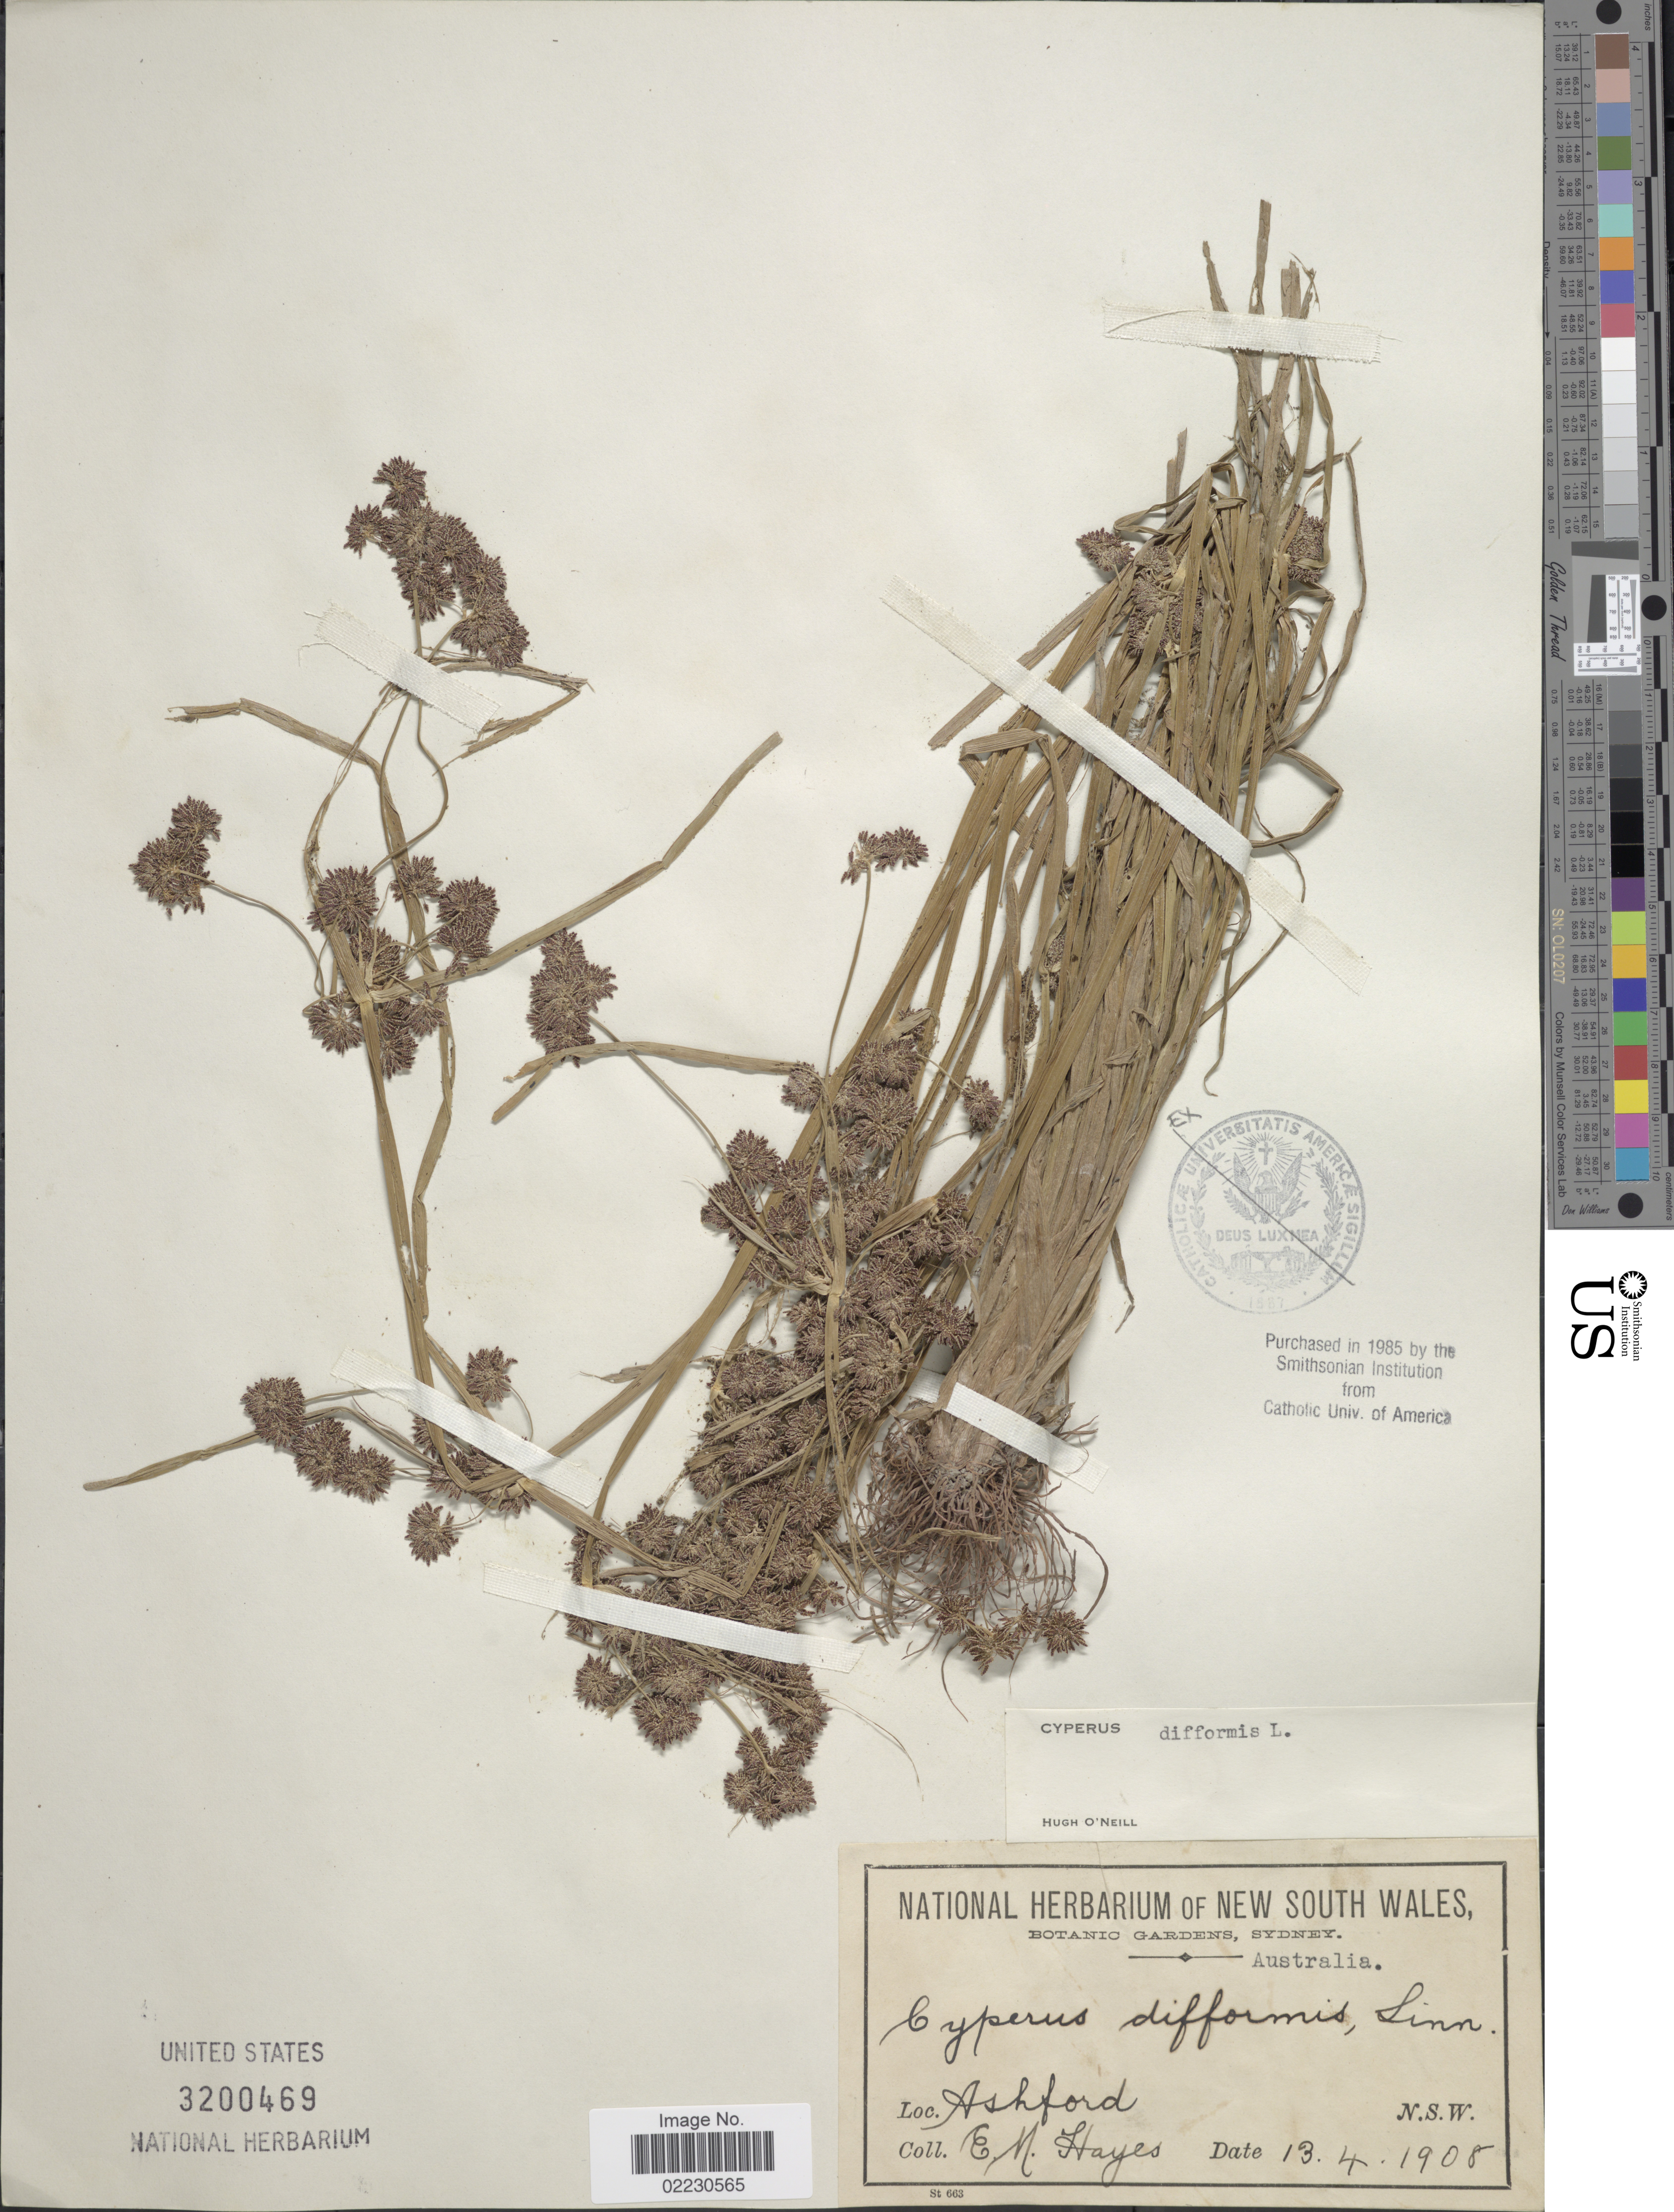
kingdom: Plantae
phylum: Tracheophyta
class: Liliopsida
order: Poales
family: Cyperaceae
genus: Cyperus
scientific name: Cyperus difformis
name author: L.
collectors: E. Hayes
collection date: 1908-04-13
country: Australia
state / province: New South Wales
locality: Ashford. N.S.W.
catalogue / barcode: US 3200469